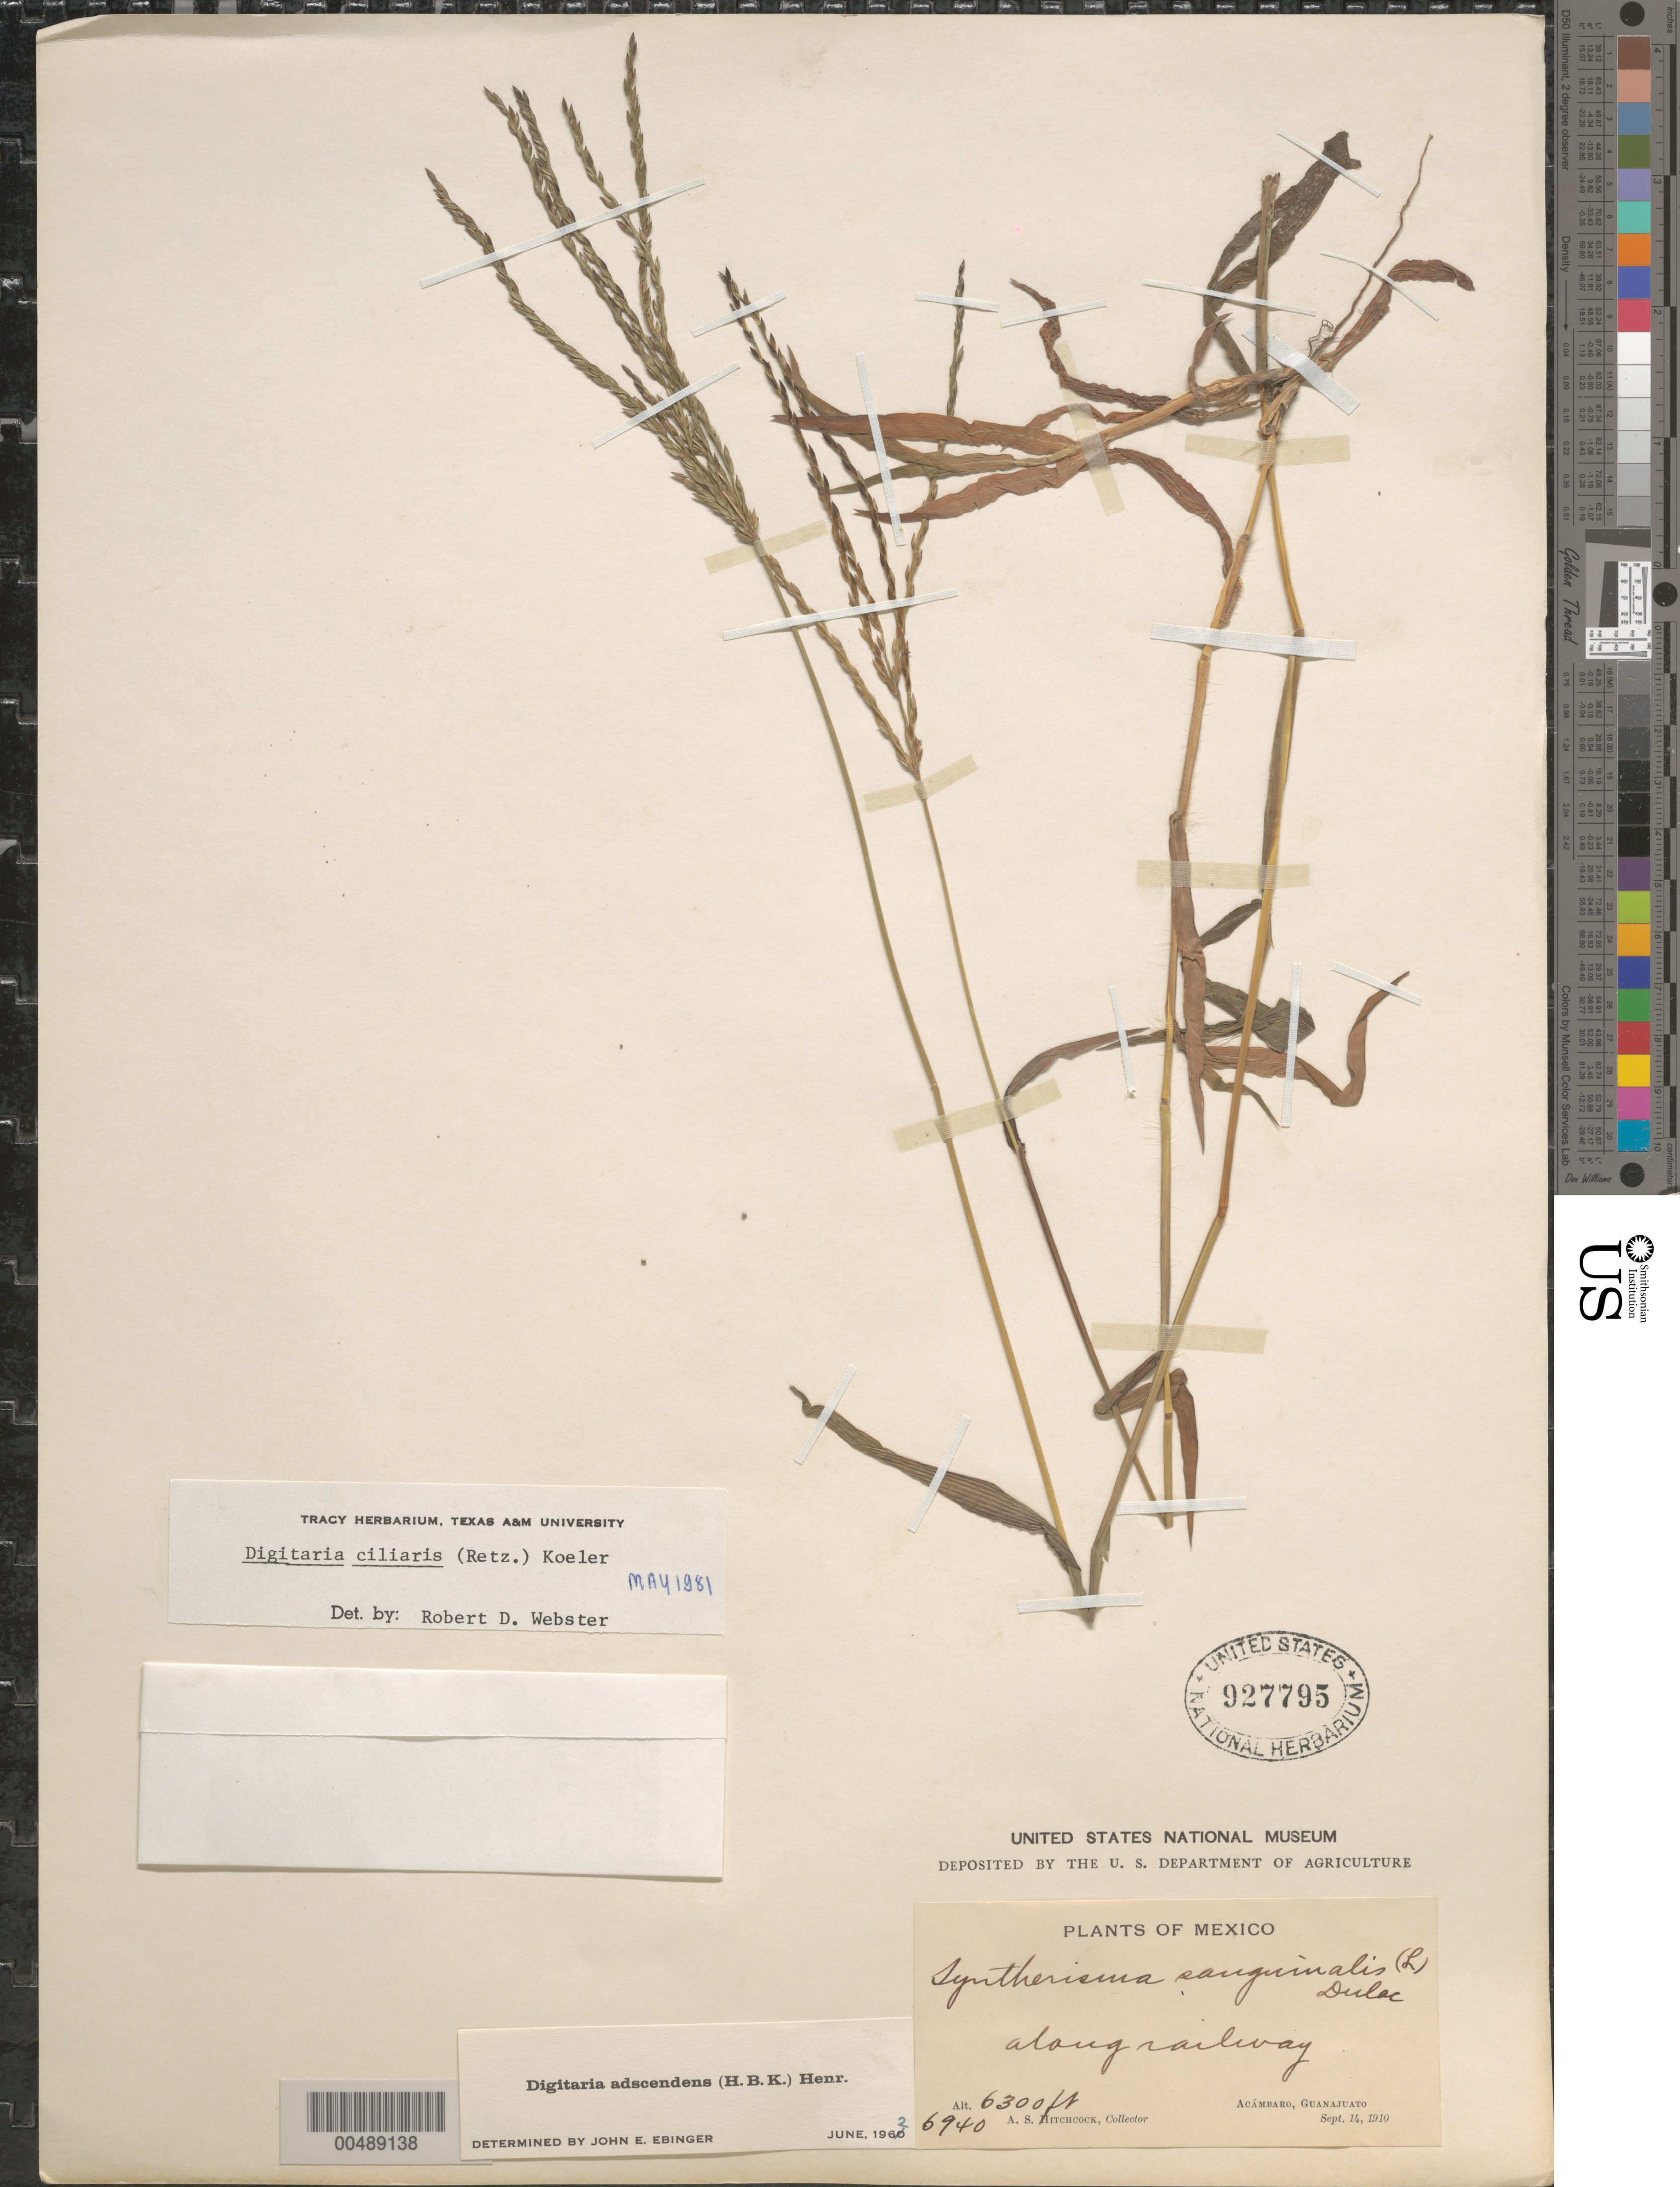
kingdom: Plantae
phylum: Tracheophyta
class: Liliopsida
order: Poales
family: Poaceae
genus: Digitaria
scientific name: Digitaria ciliaris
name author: (Retz.) Koeler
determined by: Webster, Robert D.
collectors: A. S. Hitchcock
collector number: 6940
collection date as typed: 14 Sep 1910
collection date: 1910-09-14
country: Mexico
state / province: Guanajuato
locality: Acámbaro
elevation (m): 1920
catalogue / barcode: US 927795